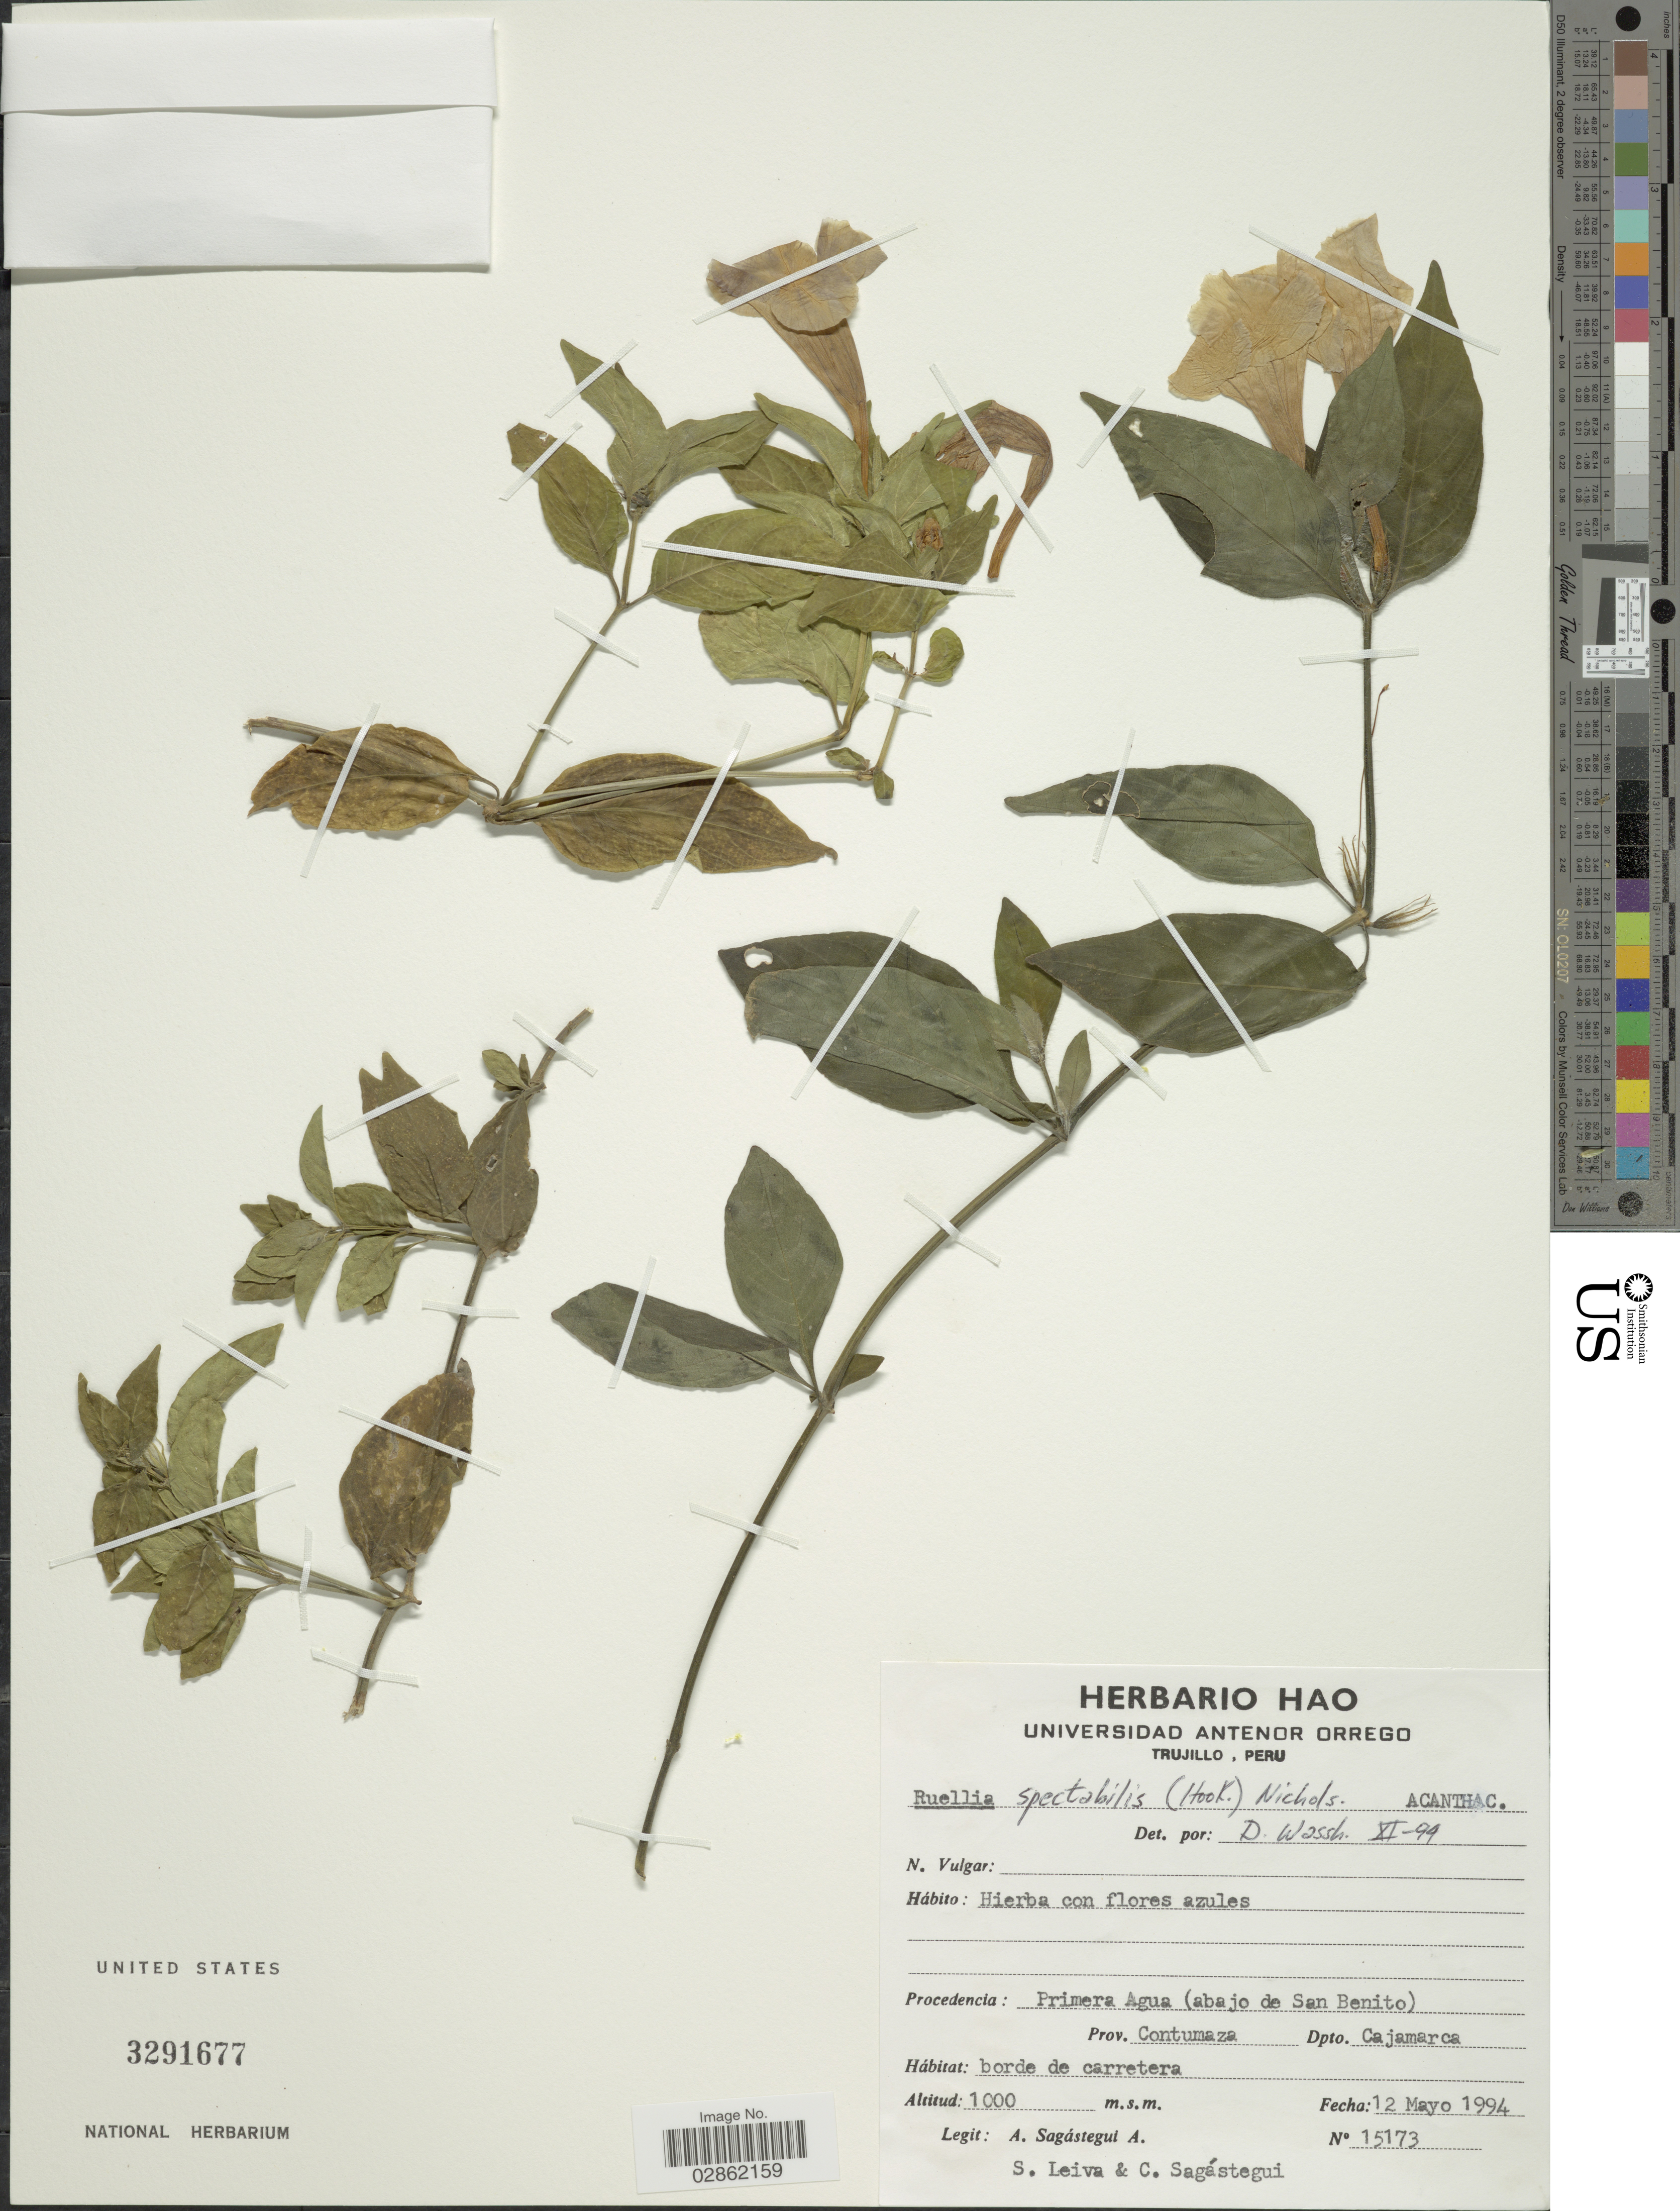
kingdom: Plantae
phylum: Tracheophyta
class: Magnoliopsida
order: Lamiales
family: Acanthaceae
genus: Ruellia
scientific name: Ruellia spectabilis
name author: (Hook.) G. Nicholson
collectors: A. Sagástegui A., S. Leiva & C. Sagástegui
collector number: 15173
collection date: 1994-05-12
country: Peru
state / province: Cajamarca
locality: Procedencia Primera Agua (abajo de San Benito), prov. Contumaza, Dpto. Cajamarca.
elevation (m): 1000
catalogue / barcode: US 3291677